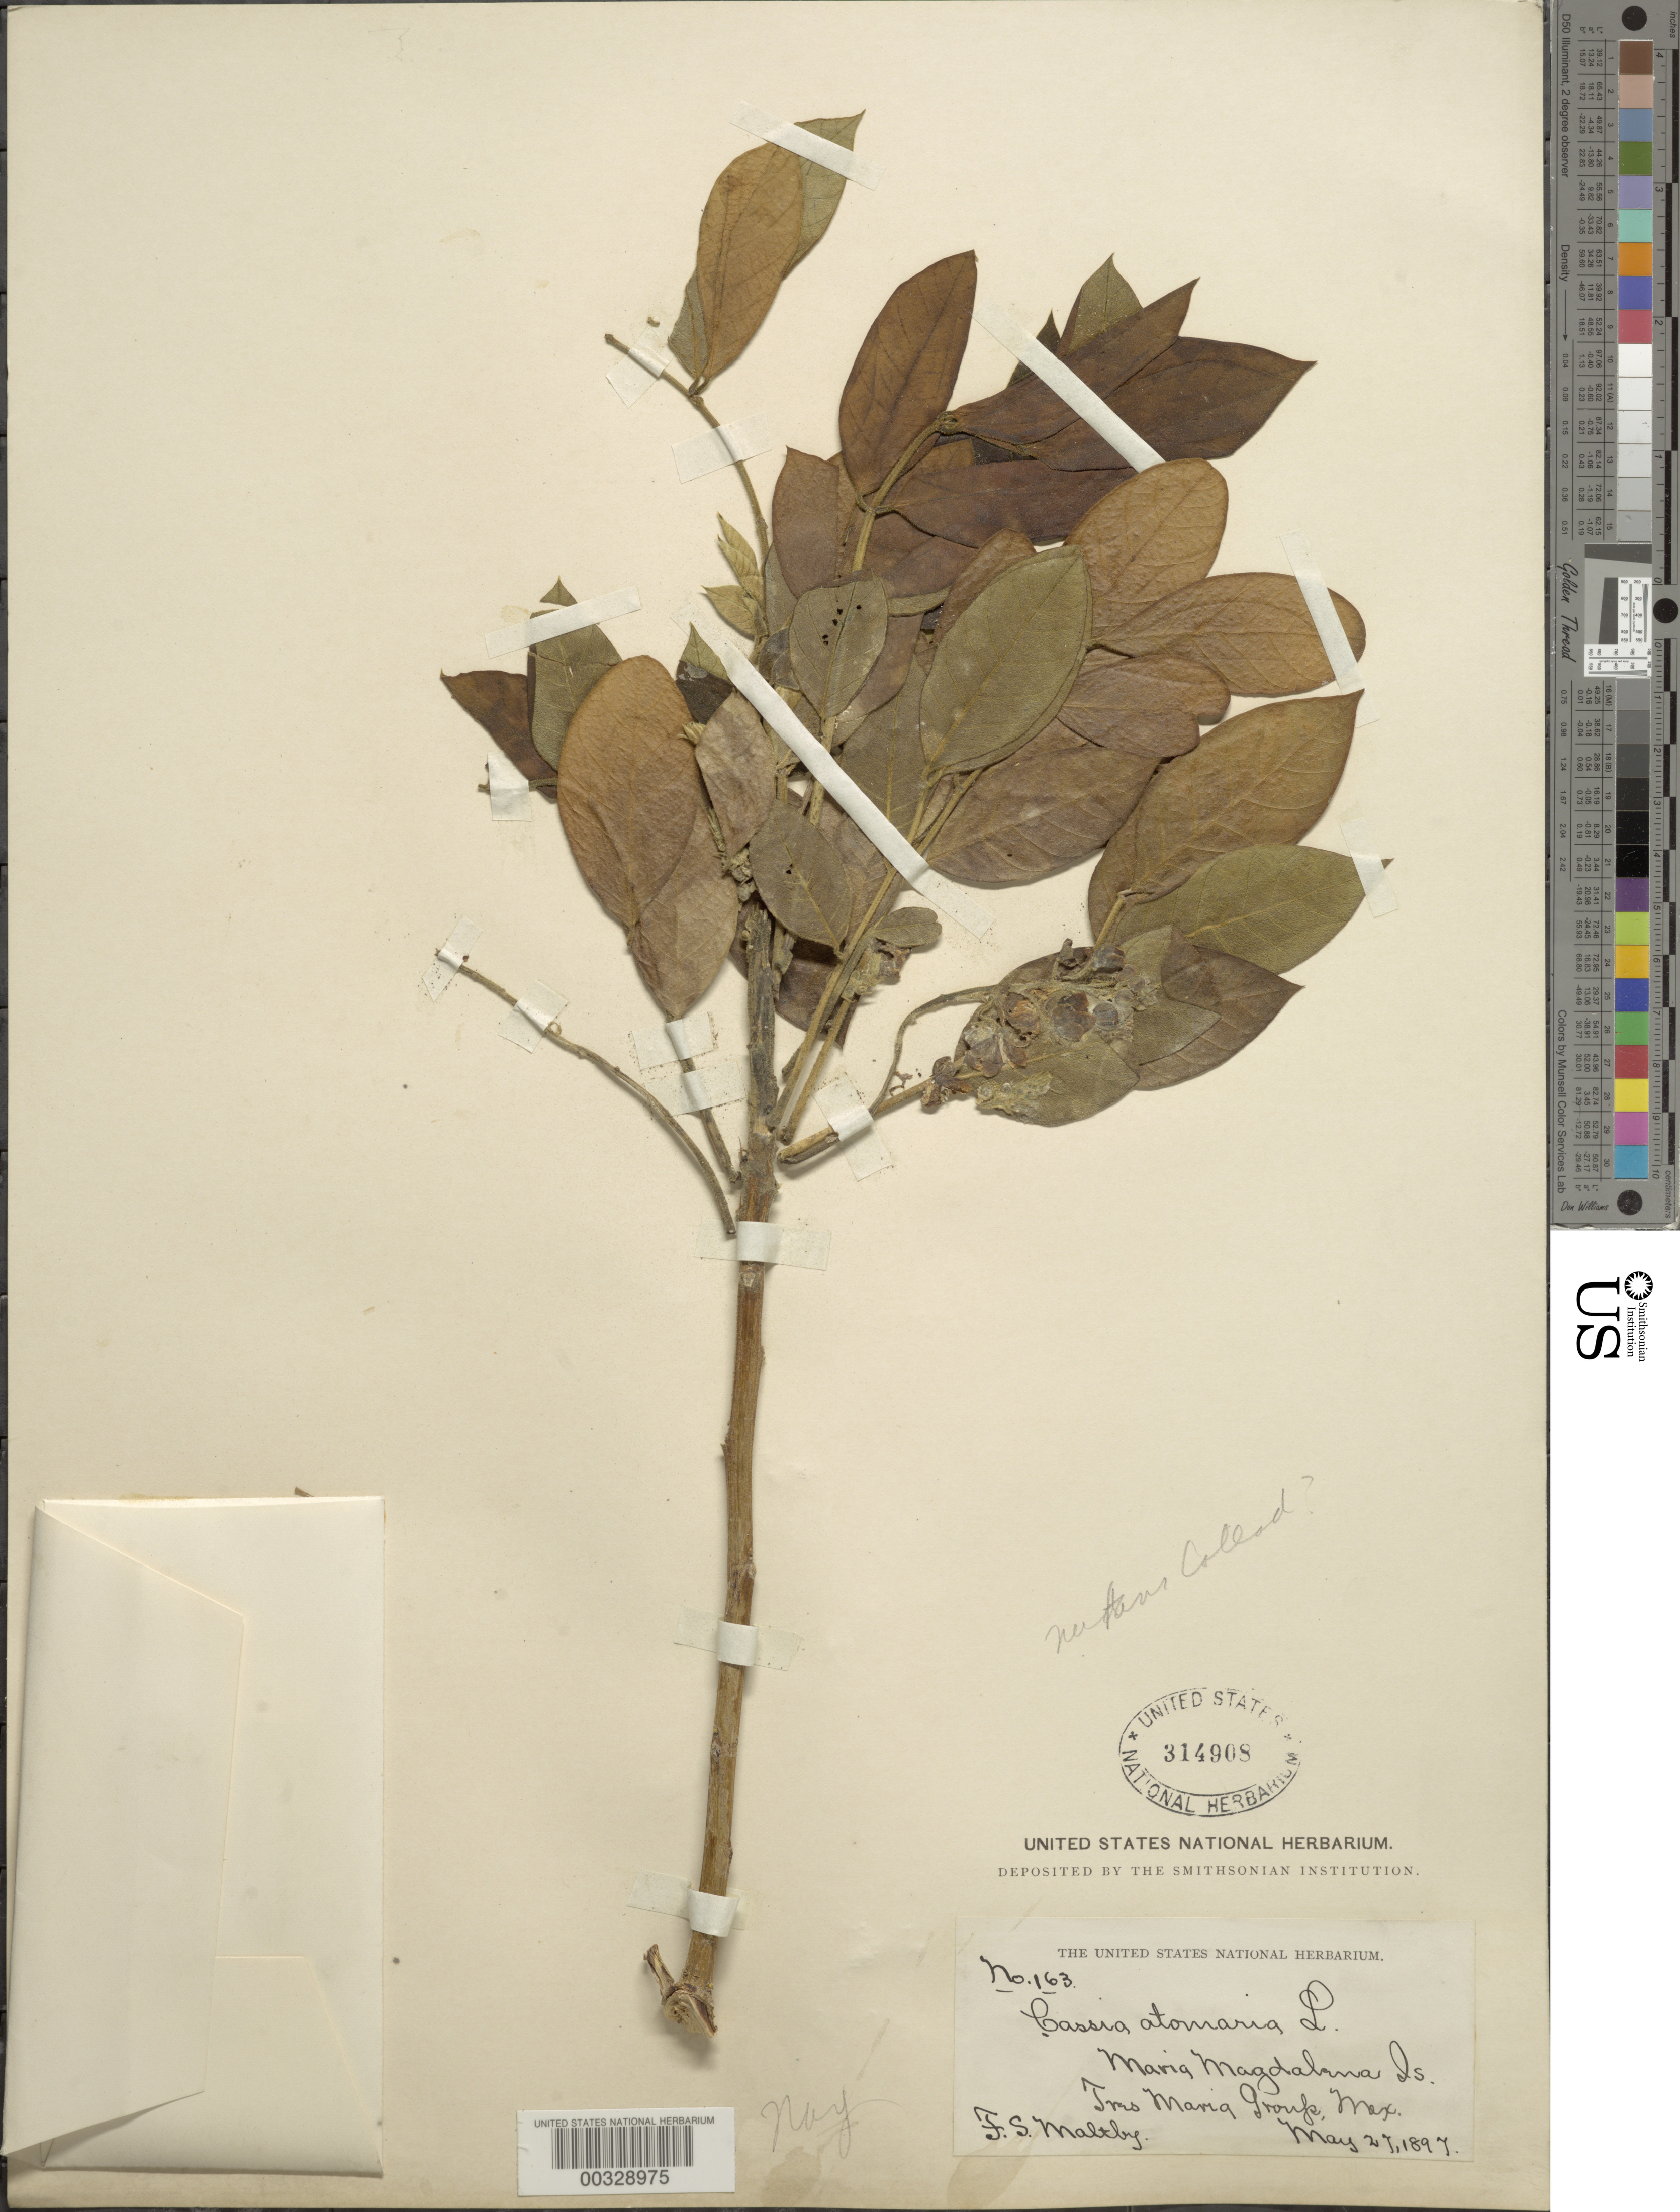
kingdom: Plantae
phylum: Tracheophyta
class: Magnoliopsida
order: Fabales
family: Fabaceae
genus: Senna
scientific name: Senna mollissima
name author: (Humb. & Bonpl. ex Willd.) H.S. Irwin & Barneby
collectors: T. S. Maltby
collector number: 163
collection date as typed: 27 May 1897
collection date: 1897-05-27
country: Mexico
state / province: Nayarit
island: Maria Magdalena Island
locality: Maria magdalina is. [Tres Marias Is.]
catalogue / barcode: US 314908